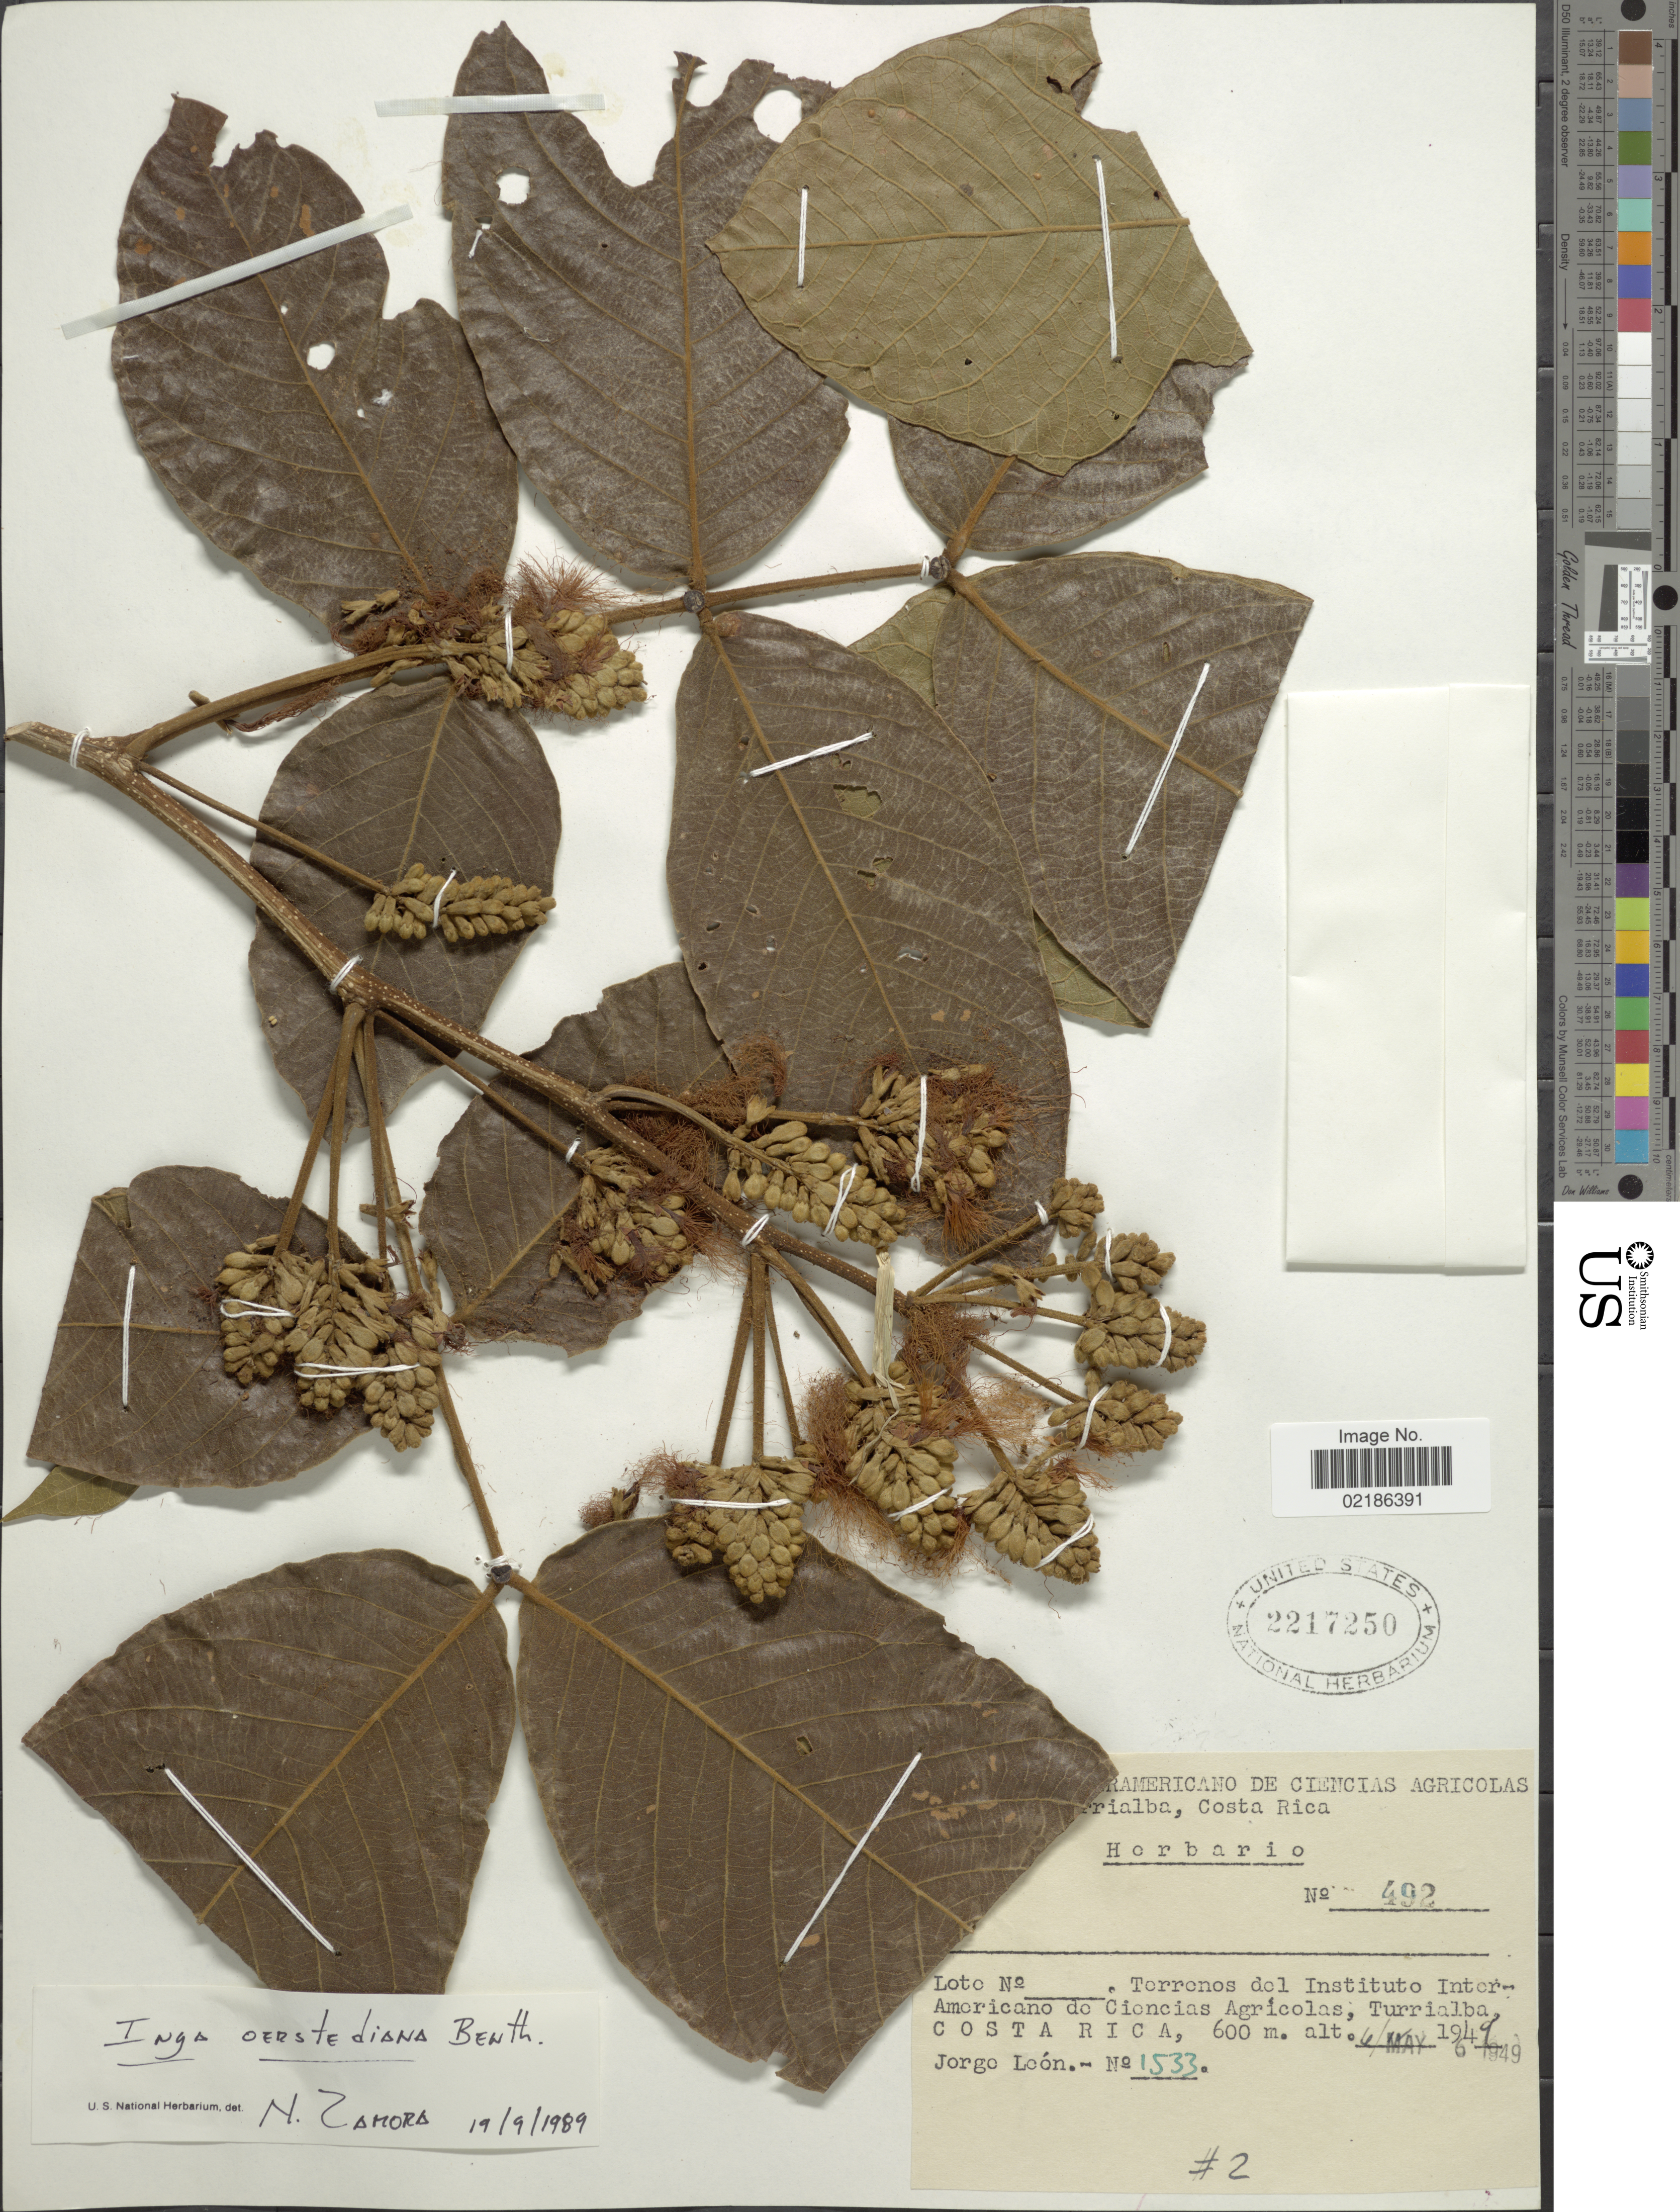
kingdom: Plantae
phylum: Tracheophyta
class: Magnoliopsida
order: Fabales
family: Fabaceae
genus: Inga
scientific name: Inga oerstediana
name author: Benth.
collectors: J. León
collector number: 1533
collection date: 1949-05-06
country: Costa Rica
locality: Terrenos del Instituto Inter-Americano de Ciencias Agricolas, Turrialba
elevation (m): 600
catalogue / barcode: US 2217250